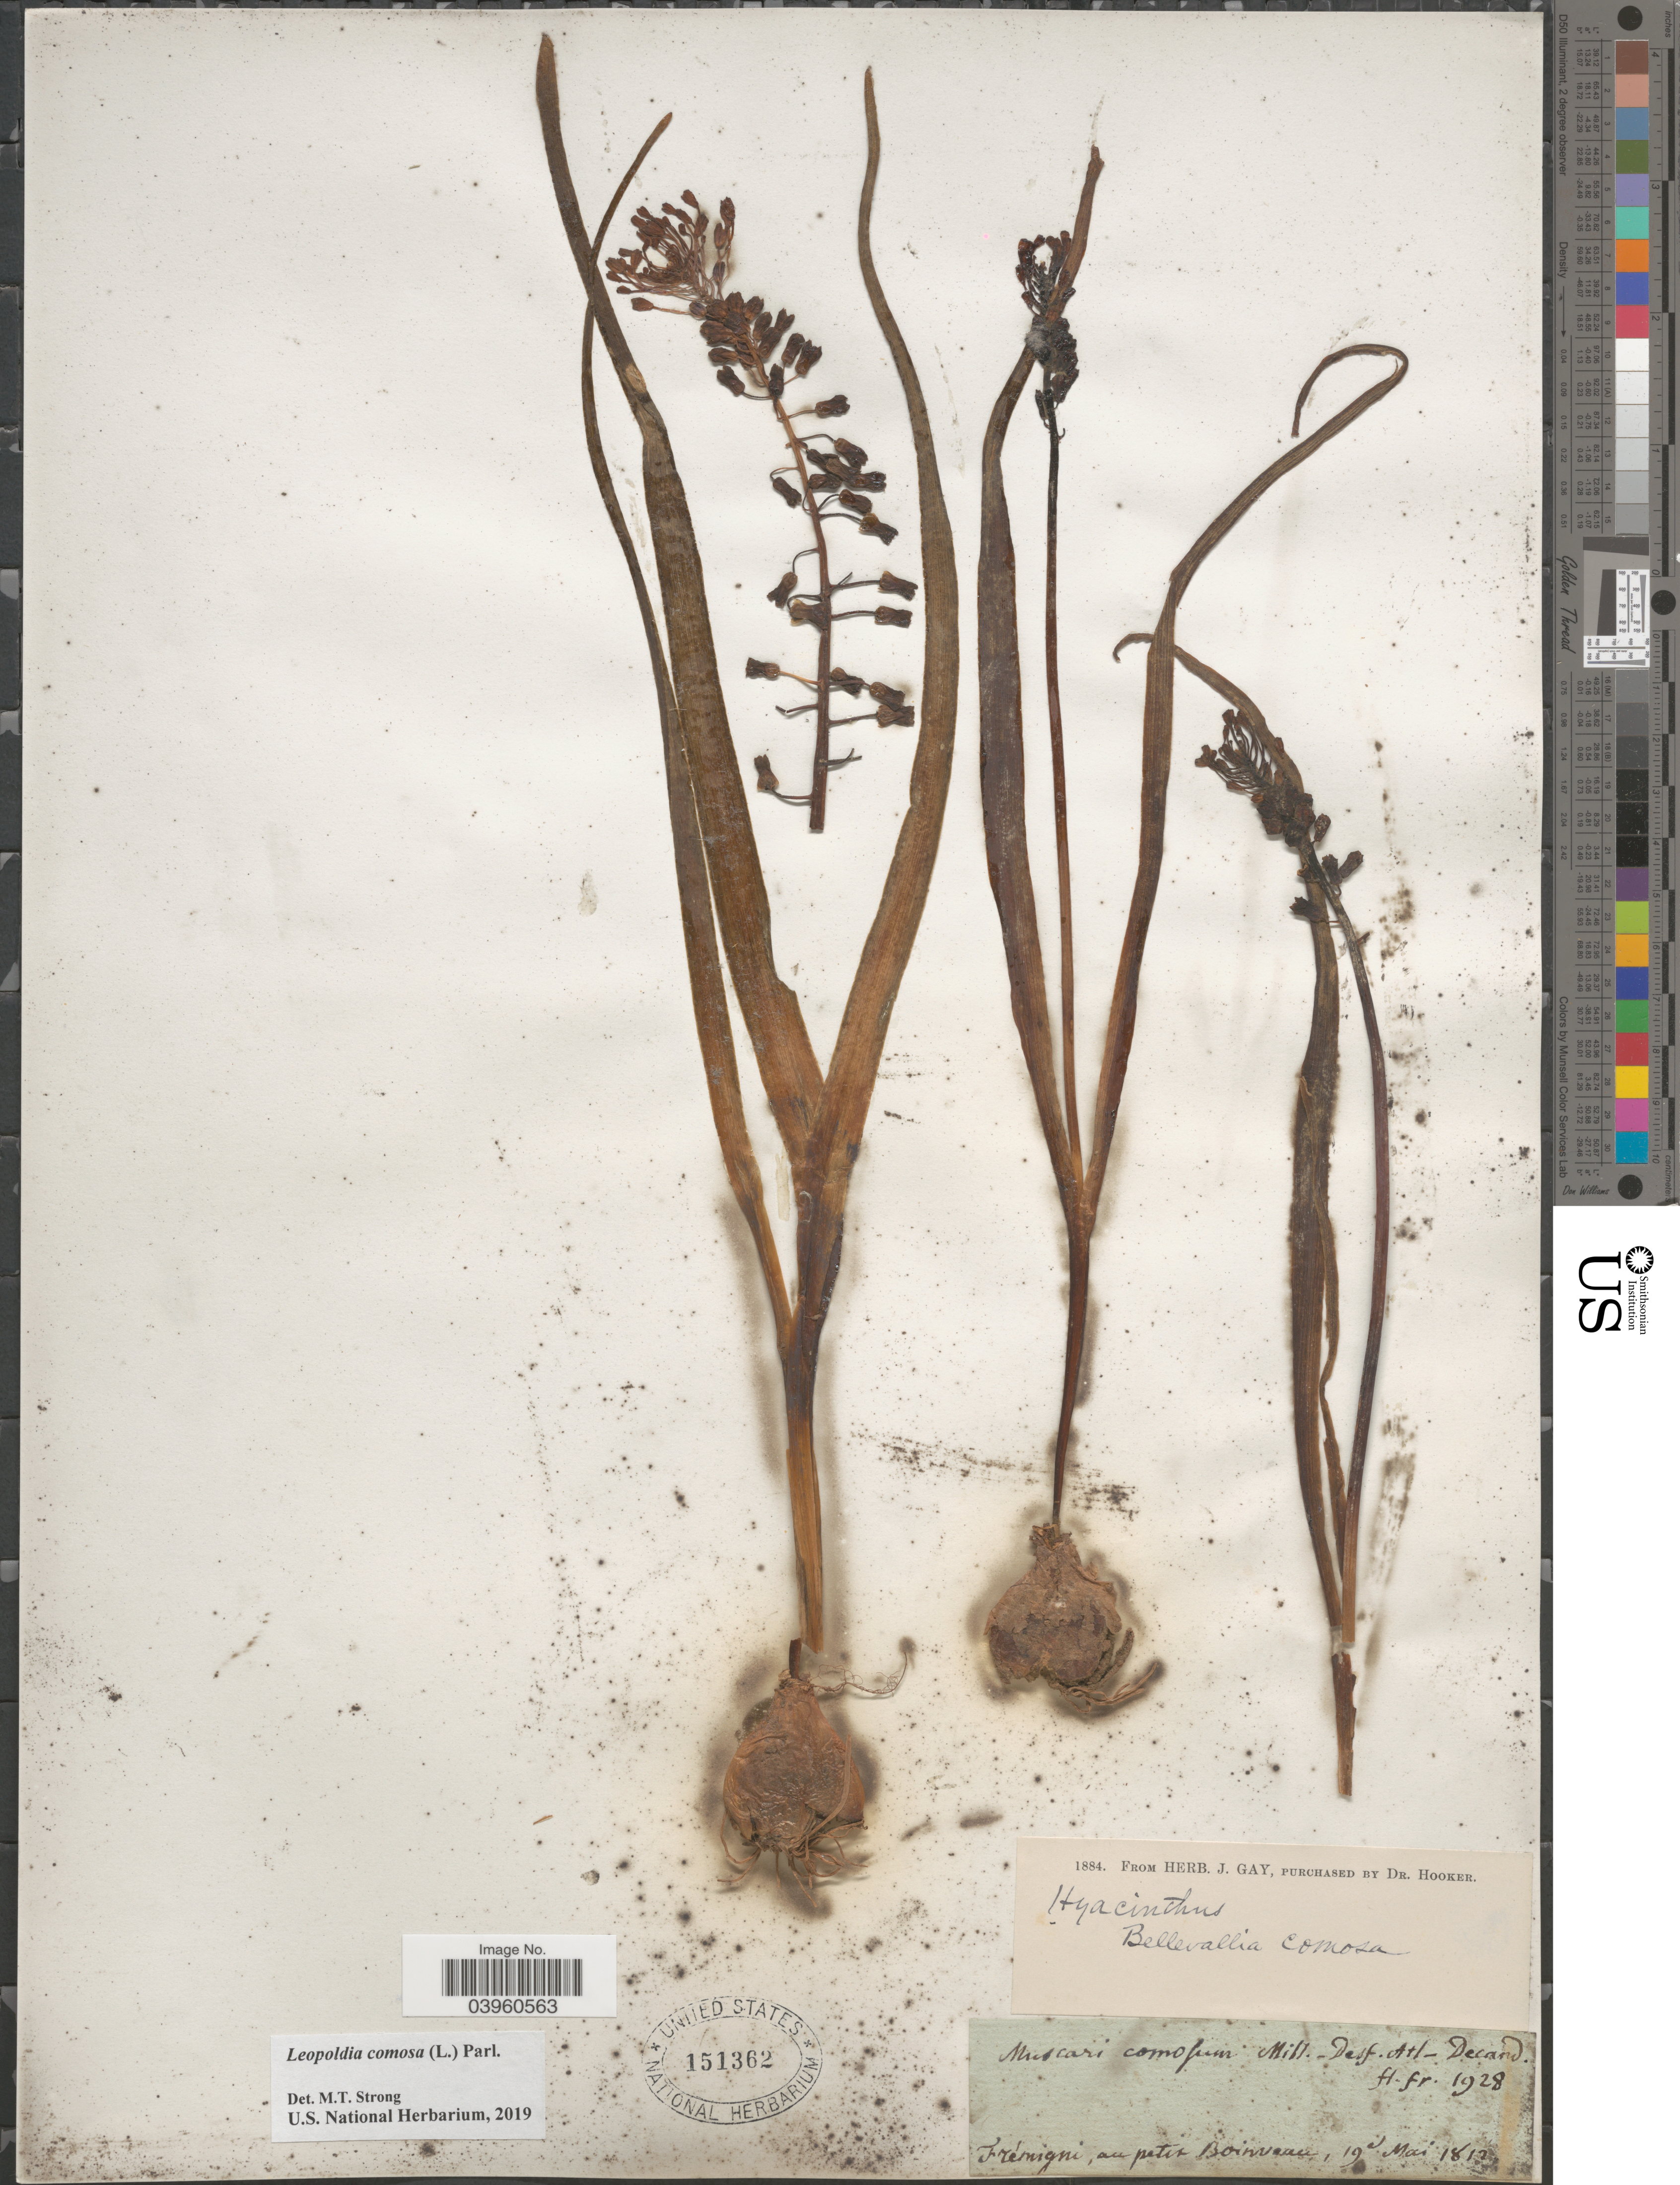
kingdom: Plantae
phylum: Tracheophyta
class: Liliopsida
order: Asparagales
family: Asparagaceae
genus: Leopoldia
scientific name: Leopoldia comosa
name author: (L.) Parl.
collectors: ex herb. J. Gay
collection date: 1812-05-19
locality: Frémigni, au petix Boinveau. [interpreted]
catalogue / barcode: US 151362